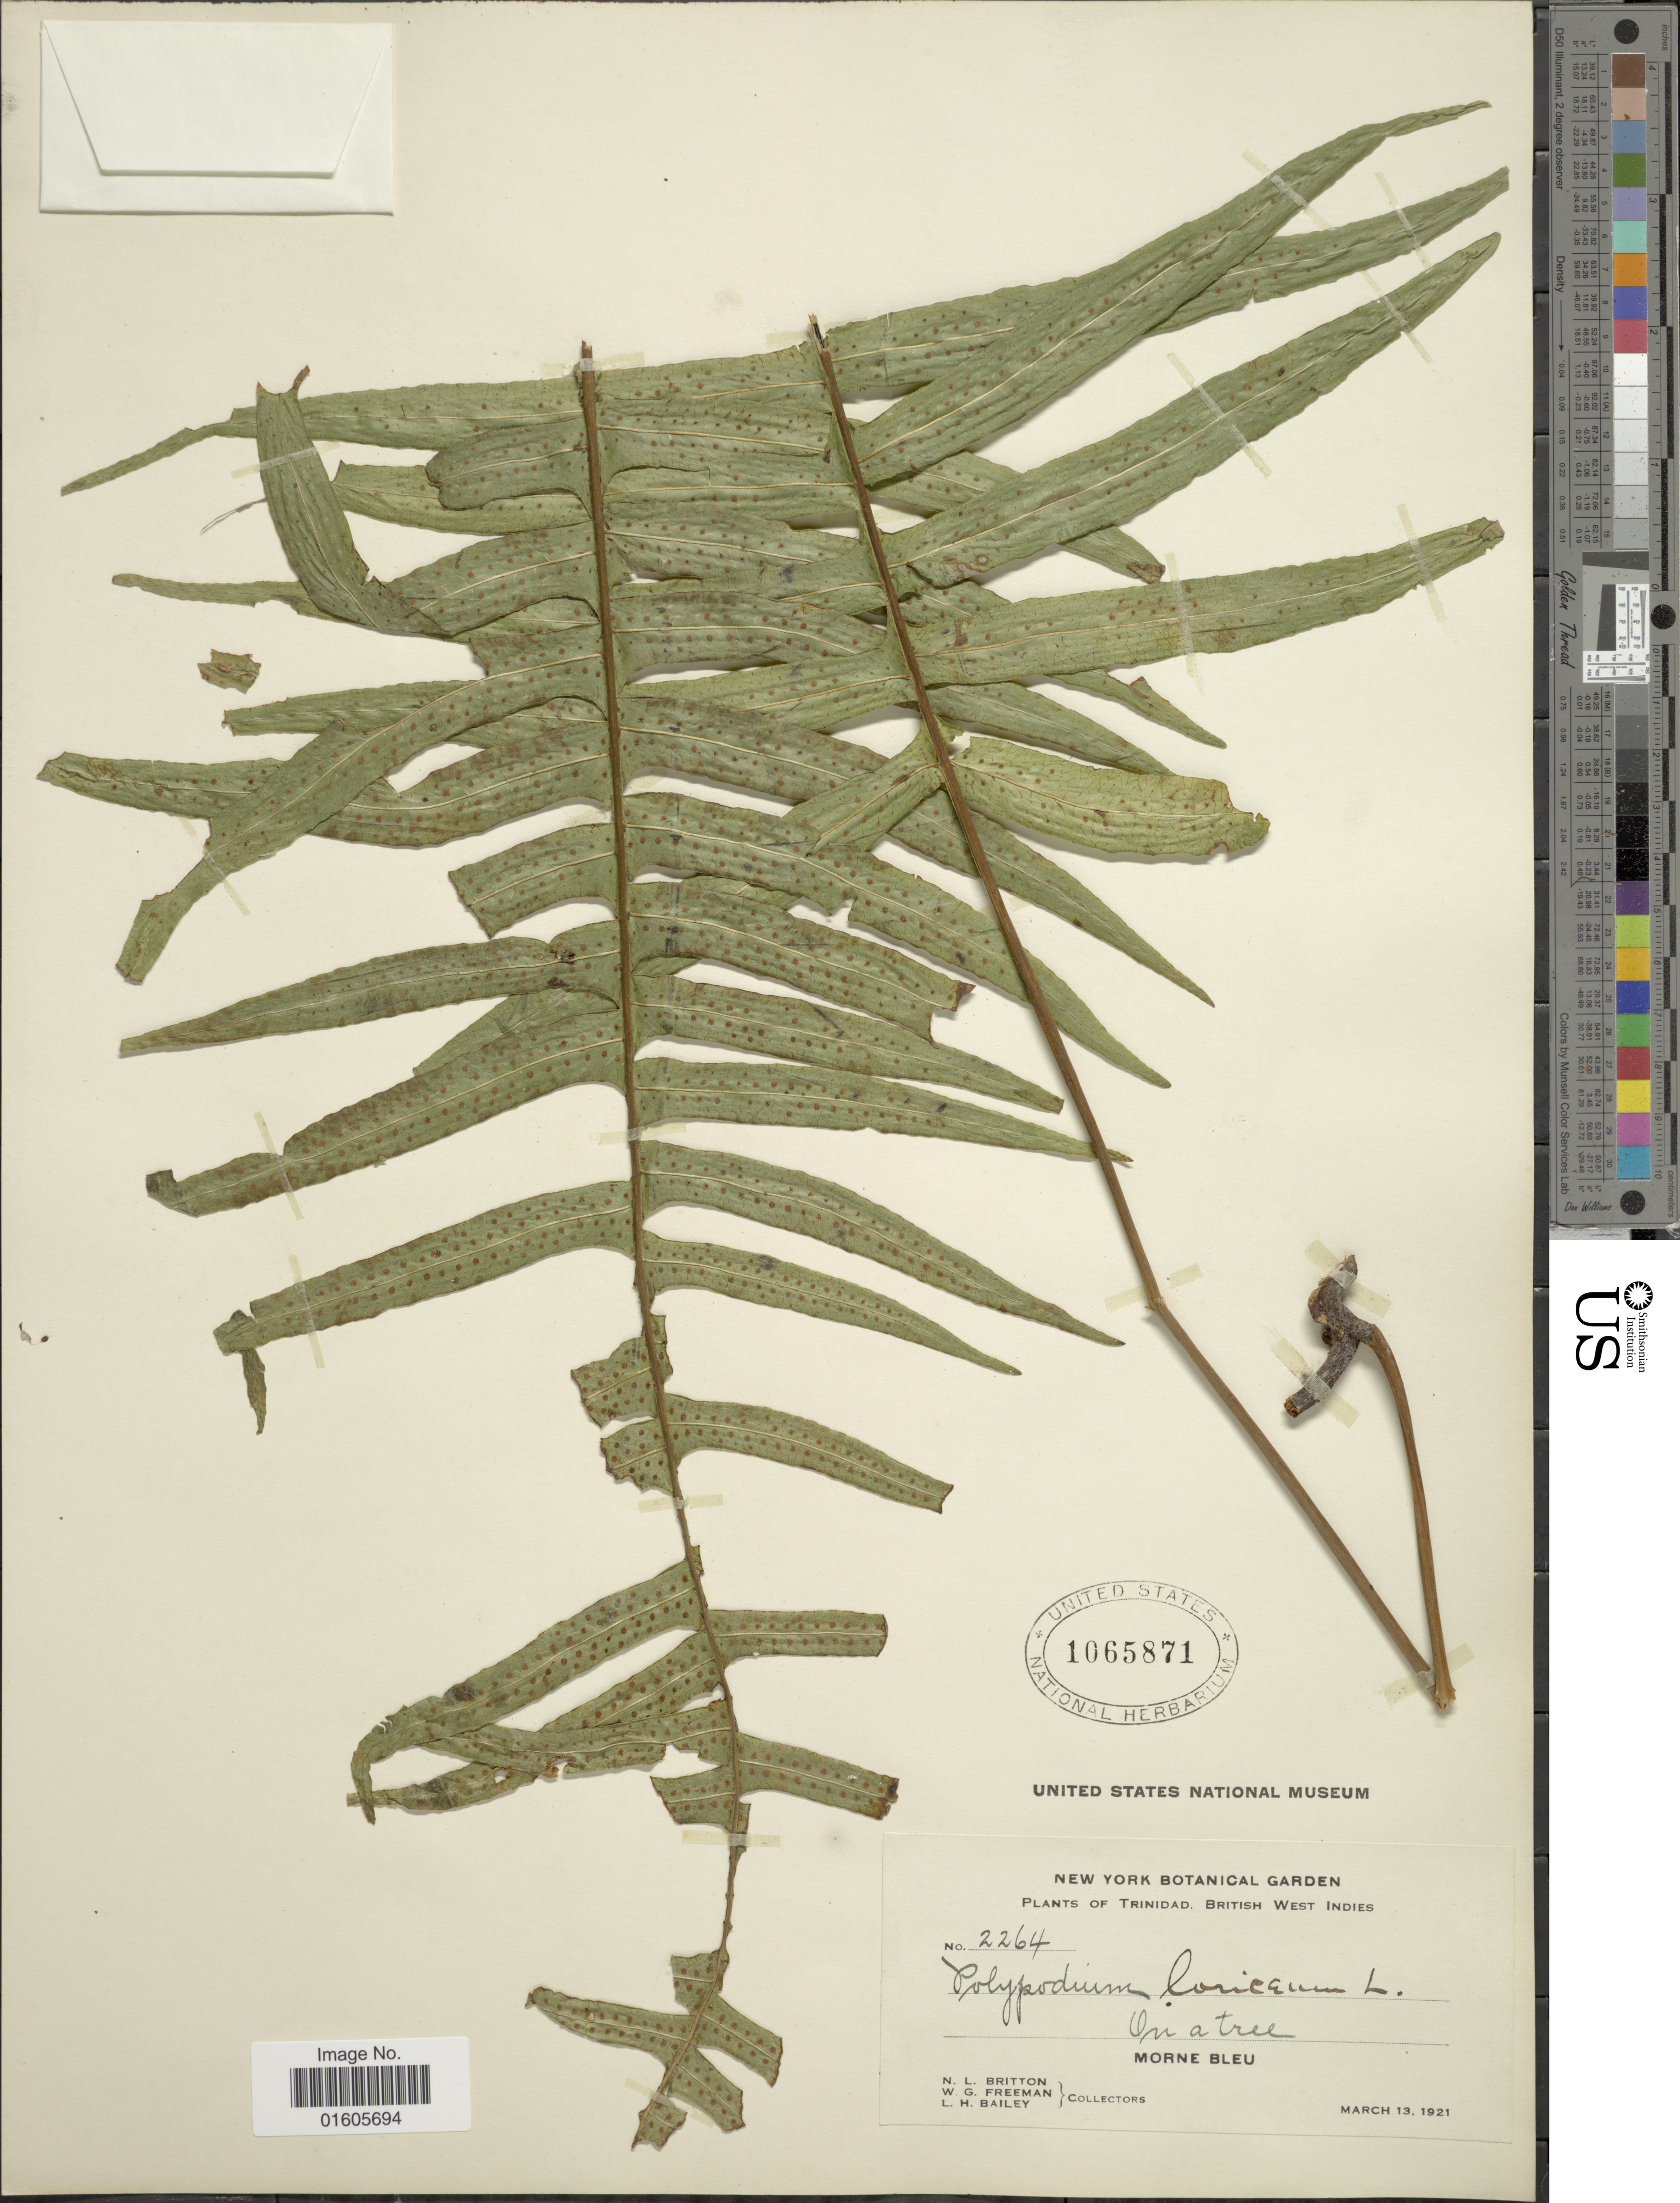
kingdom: Plantae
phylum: Tracheophyta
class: Polypodiopsida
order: Polypodiales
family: Polypodiaceae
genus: Serpocaulon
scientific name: Serpocaulon loriceum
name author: (L.) A.R. Sm.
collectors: N. Britton, W. Freeman & L. H. Bailey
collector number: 2264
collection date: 1921-03-13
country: Trinidad and Tobago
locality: Trinidad, British West Indies. Morne Bleu.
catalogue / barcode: US 1065871